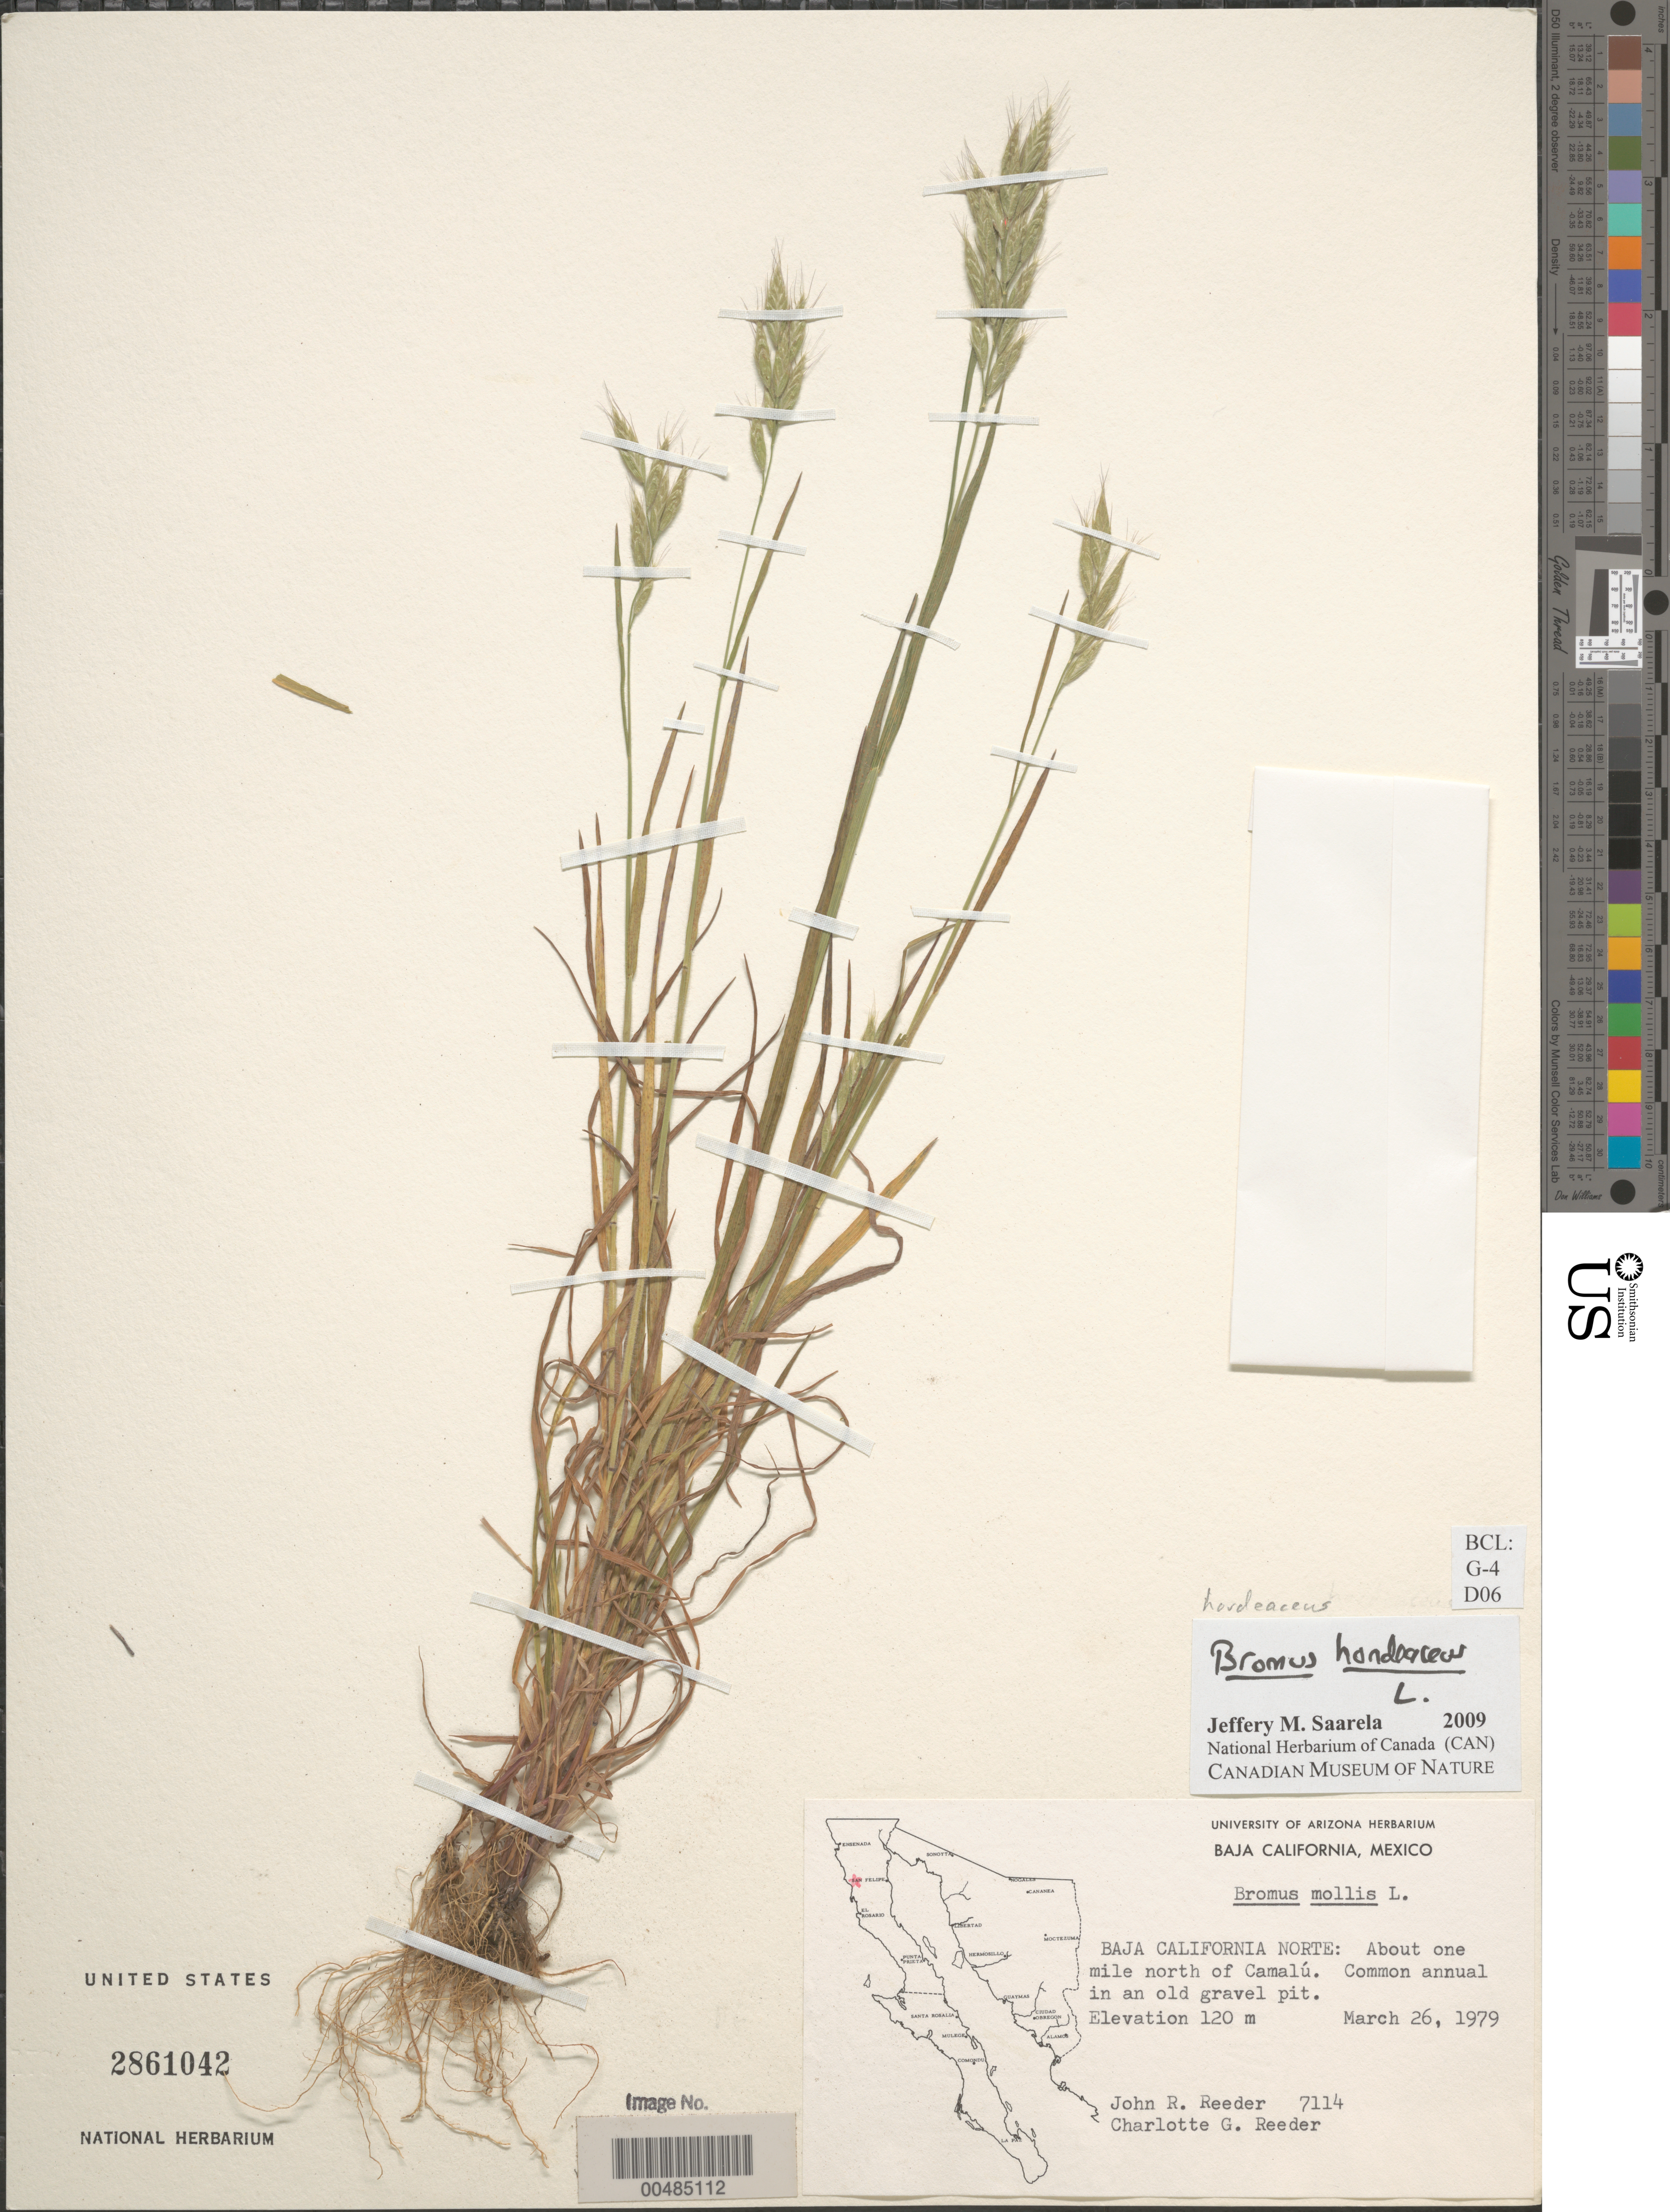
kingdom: Plantae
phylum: Tracheophyta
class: Liliopsida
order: Poales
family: Poaceae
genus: Bromus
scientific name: Bromus hordeaceus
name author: L.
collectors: J. R. Reeder & C. G. Reeder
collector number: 7114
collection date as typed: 26 Mar 1979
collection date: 1979-03-26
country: Mexico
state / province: Baja California Norte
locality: About 1 mi N of Camalli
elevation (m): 120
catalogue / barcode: US 2861042